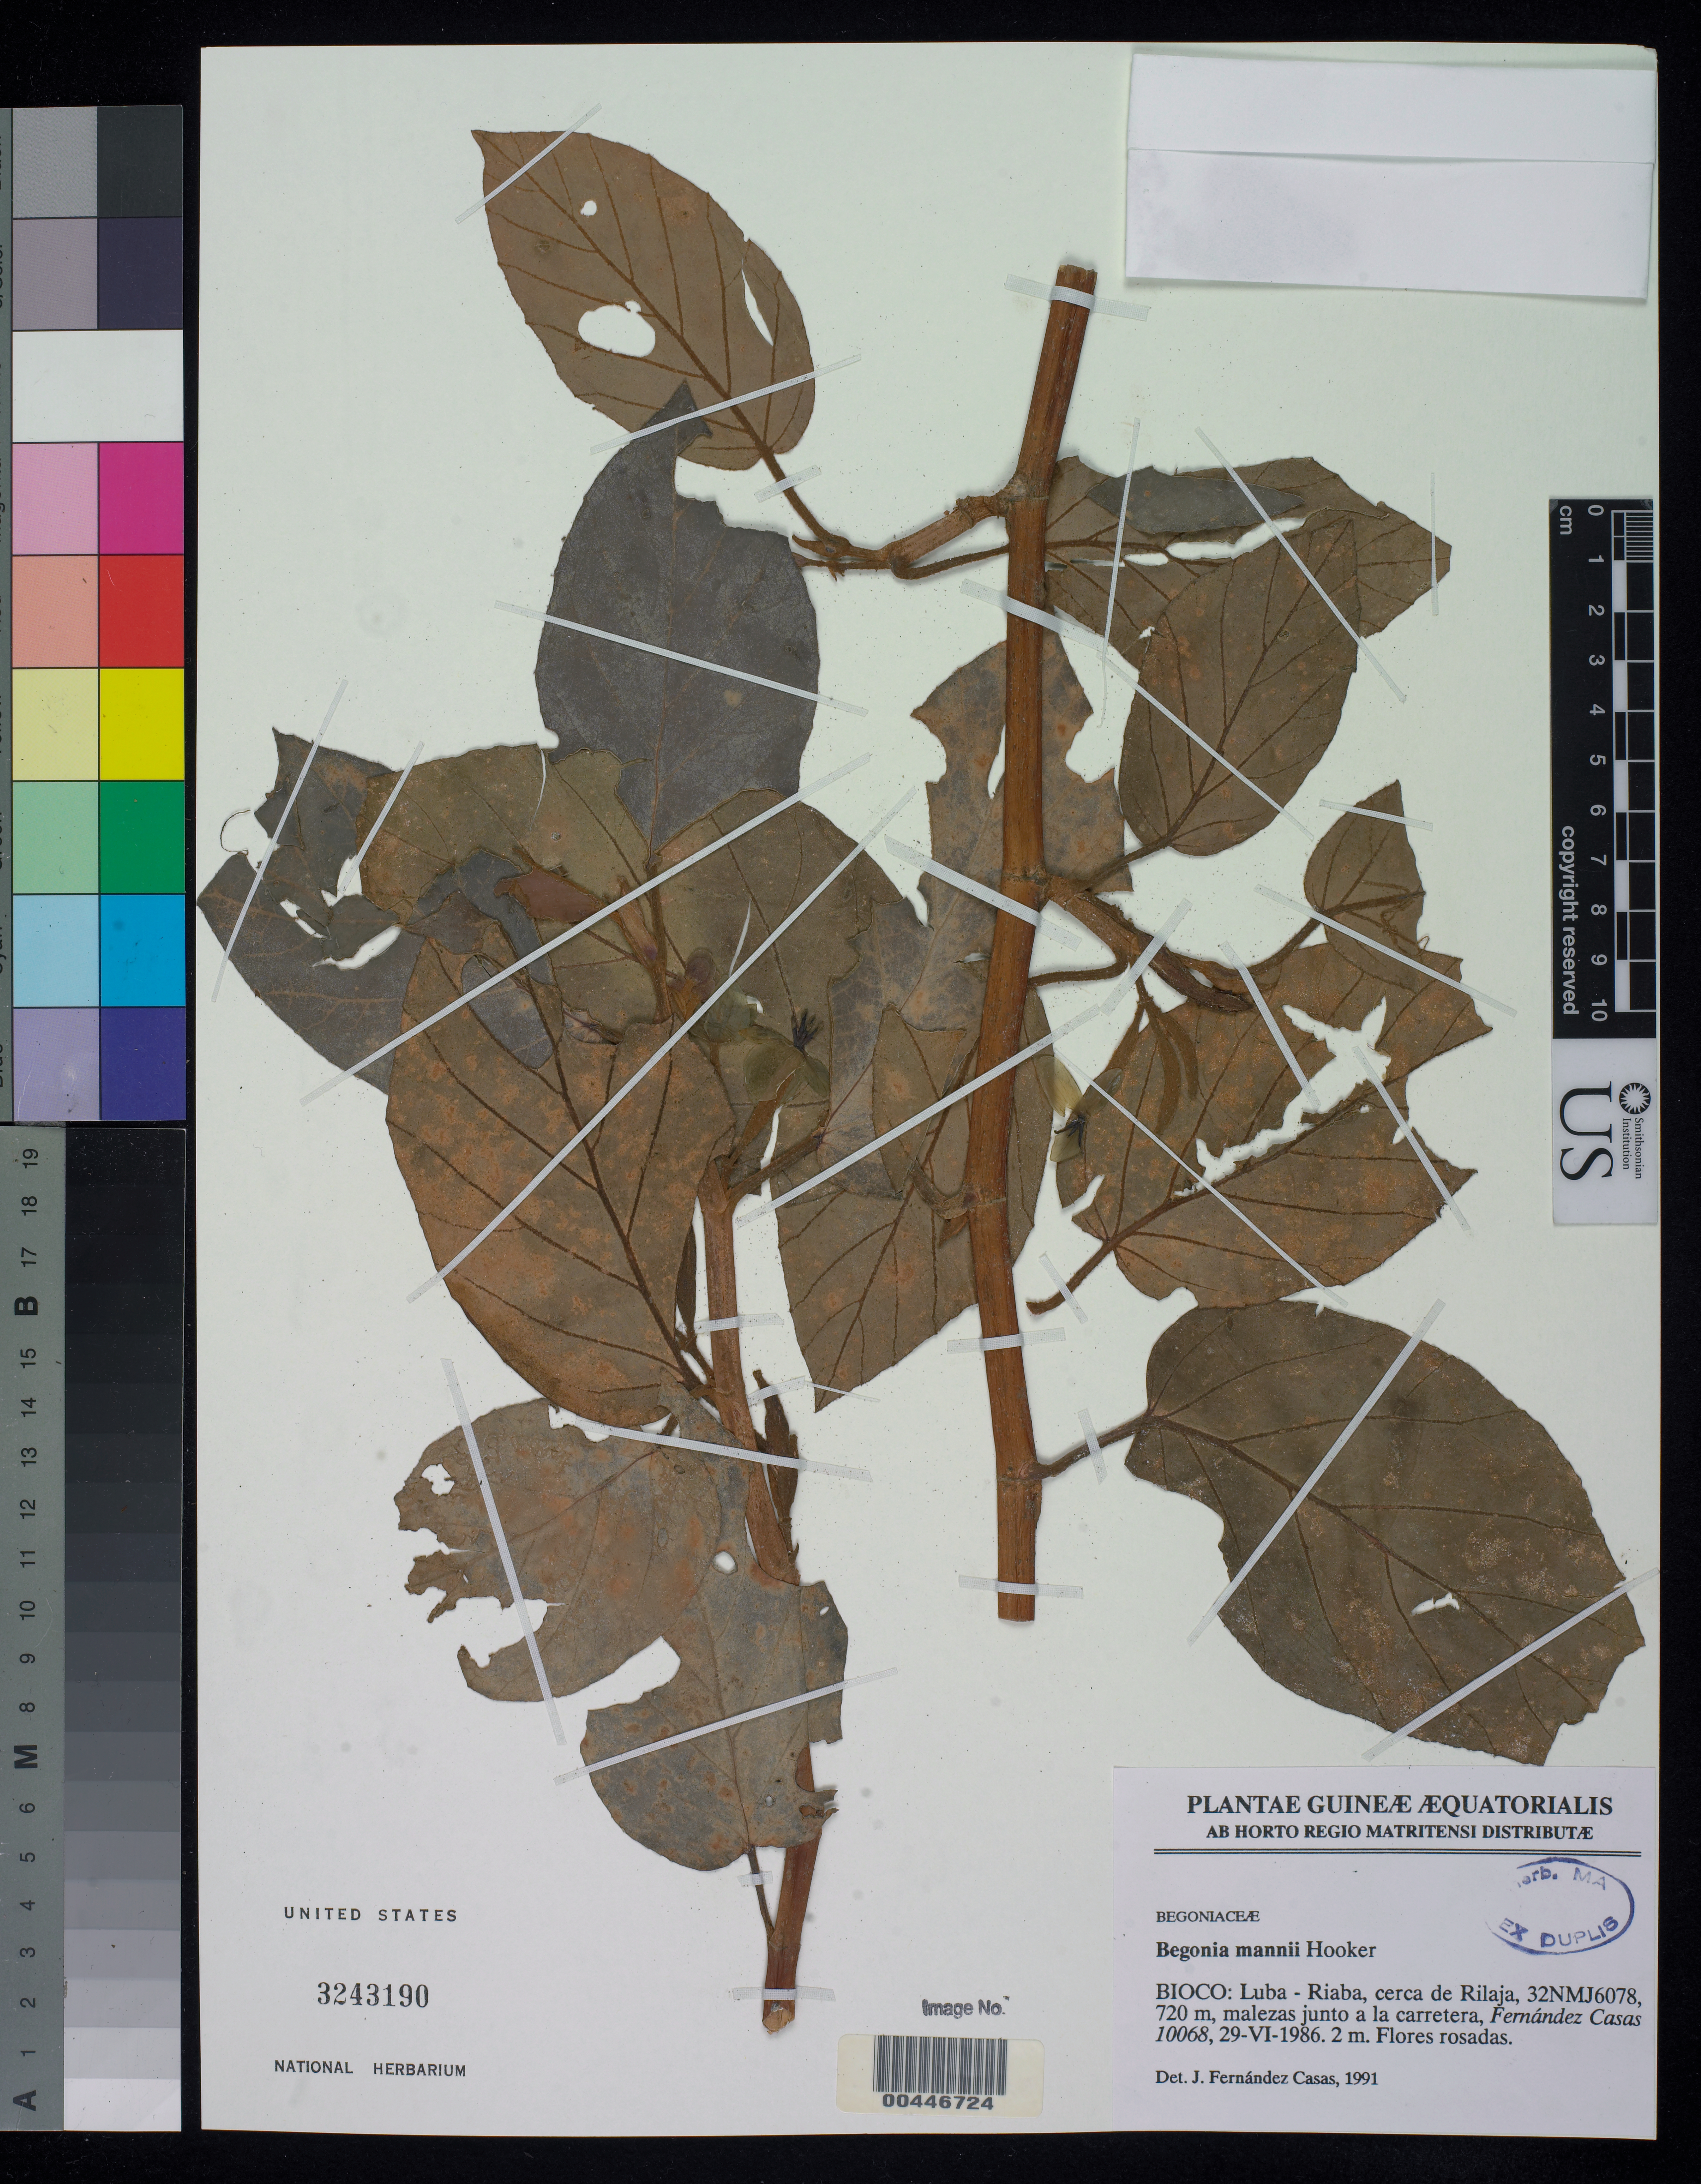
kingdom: Plantae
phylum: Tracheophyta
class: Magnoliopsida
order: Cucurbitales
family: Begoniaceae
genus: Begonia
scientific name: Begonia mannii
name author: Hook. f.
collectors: F. Cassas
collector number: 10068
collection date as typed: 29 Jun 1986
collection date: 1986-06-29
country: Equatorial Guinea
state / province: Bioko Sur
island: Bioko Island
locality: Luba-Riaba. [former Province of Fernando Pó (Bioko).]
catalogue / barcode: US 3243190